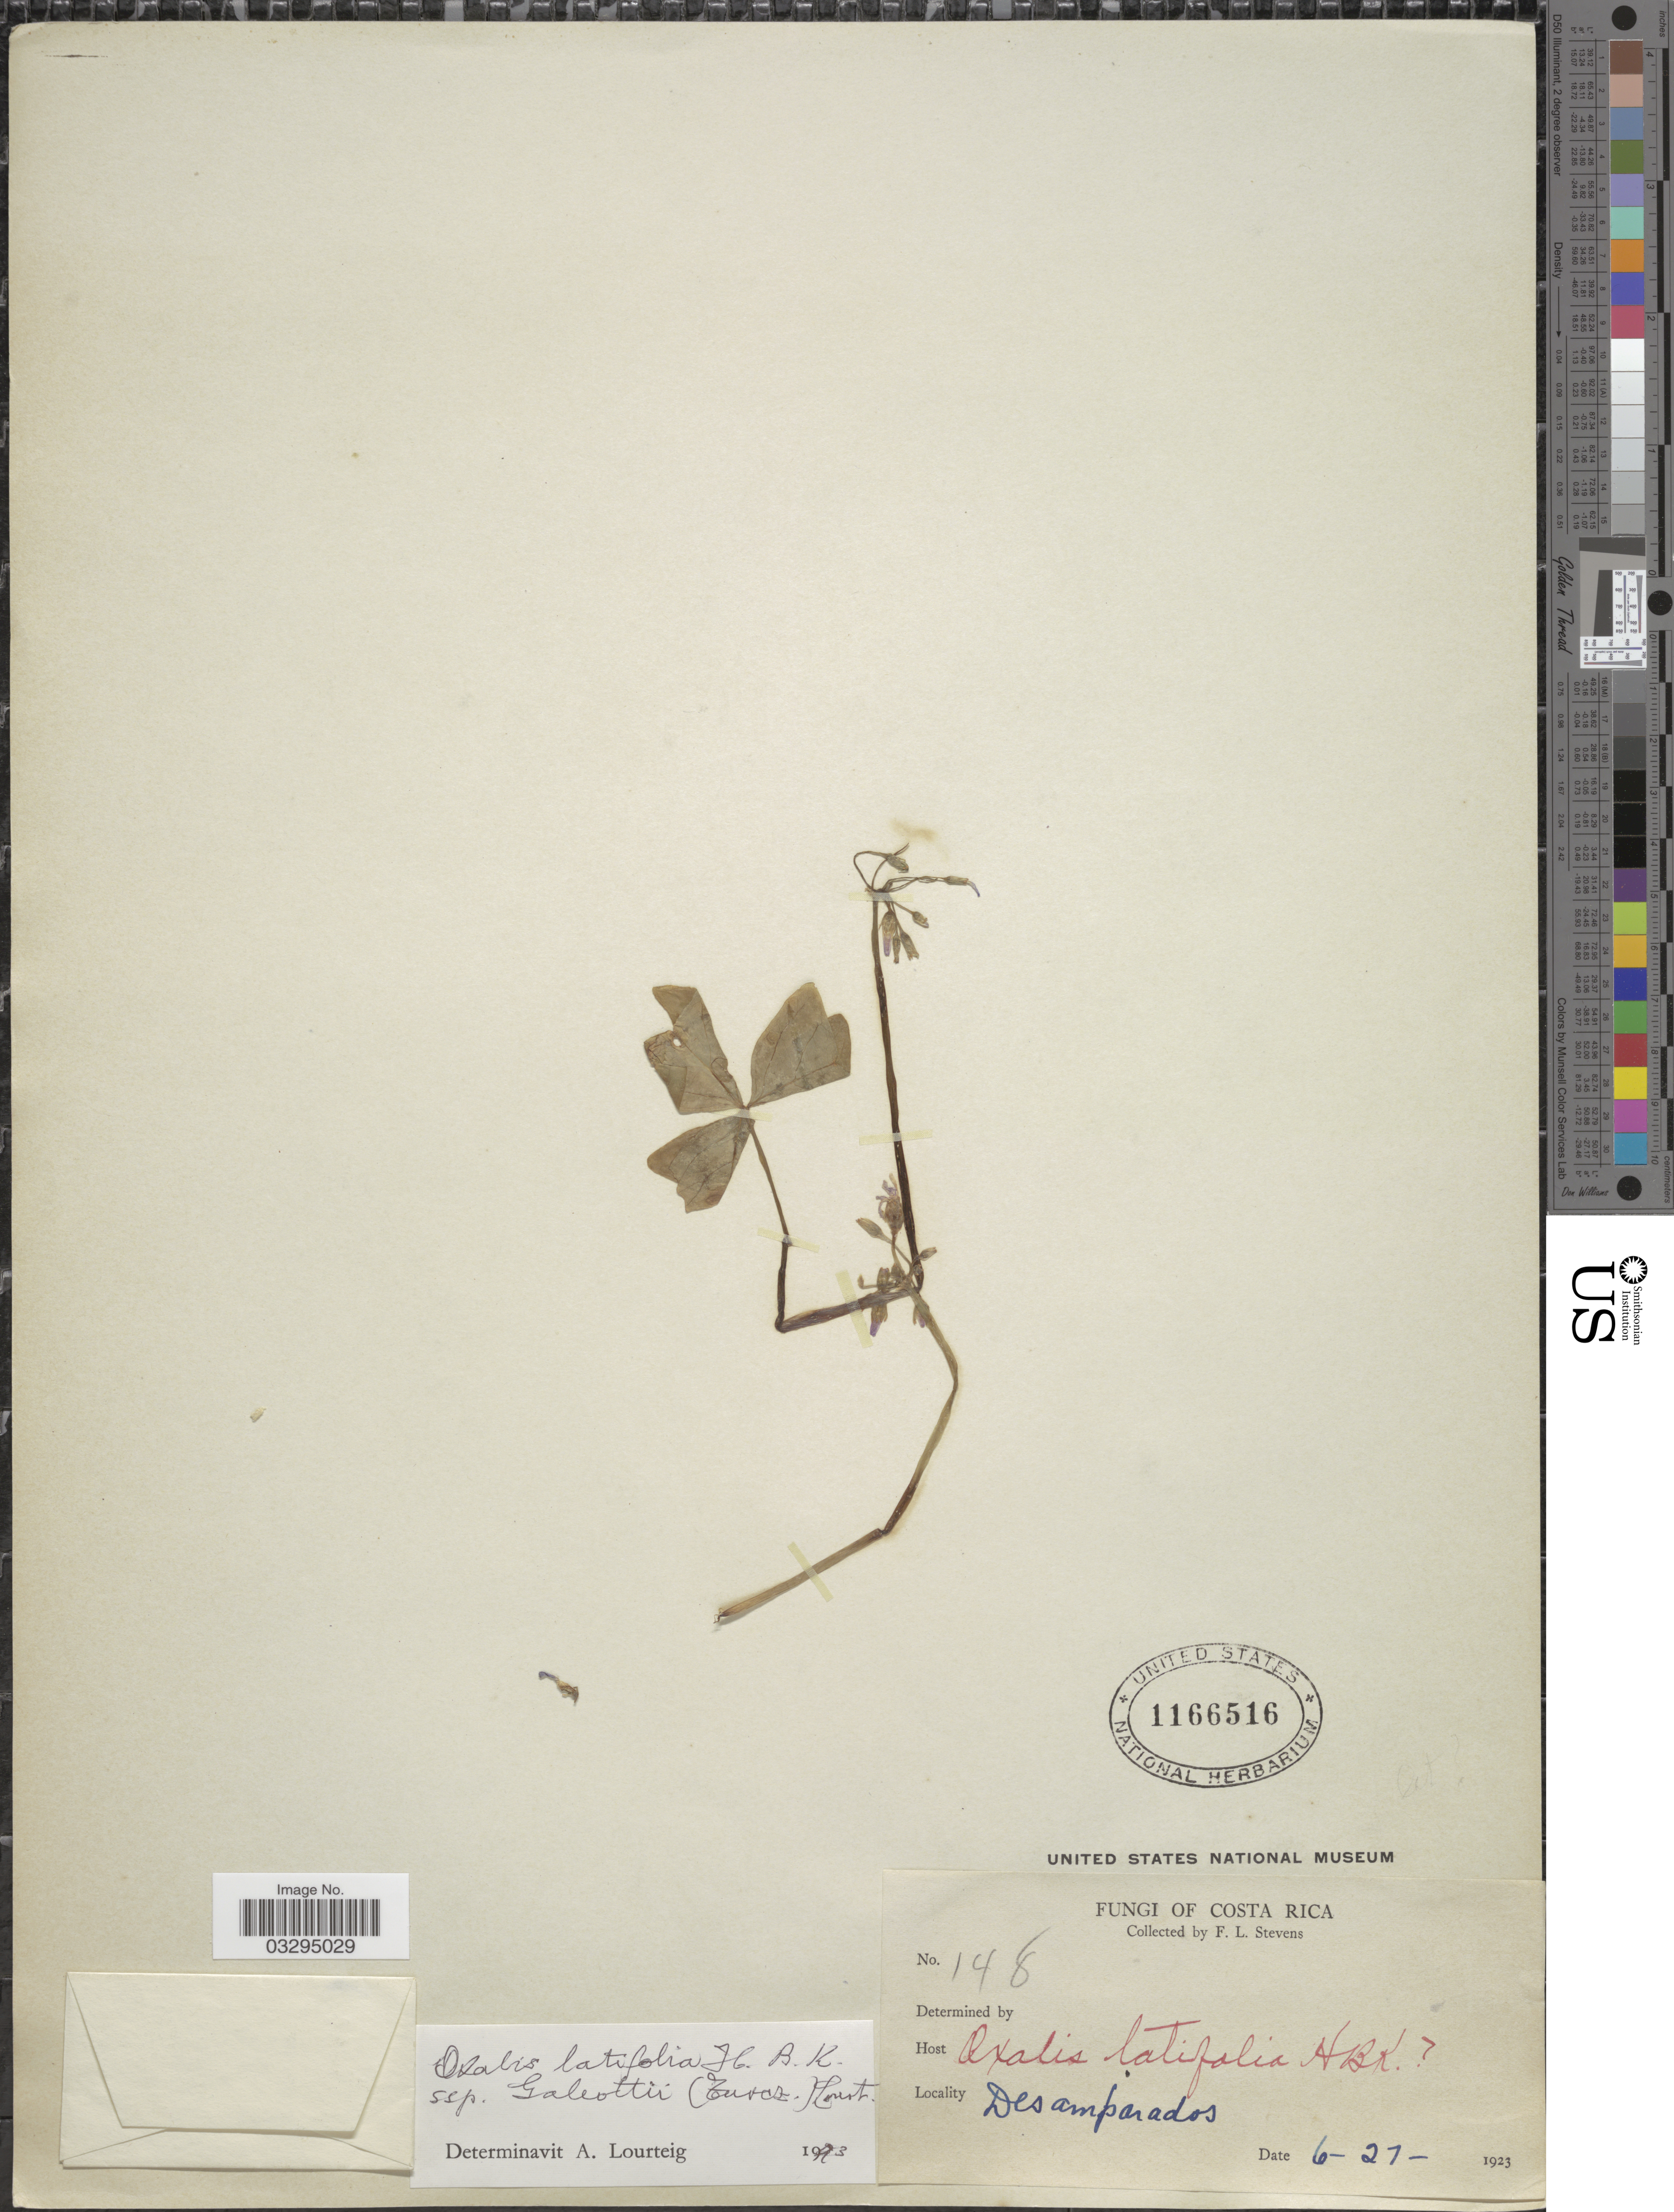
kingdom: Plantae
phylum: Tracheophyta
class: Magnoliopsida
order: Oxalidales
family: Oxalidaceae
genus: Oxalis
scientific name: Oxalis latifolia subsp. galeottii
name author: (Turcz.) Lourteig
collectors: F. L. Stevens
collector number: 148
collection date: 1923-06-27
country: Costa Rica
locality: Desamparados.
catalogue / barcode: US 1166516